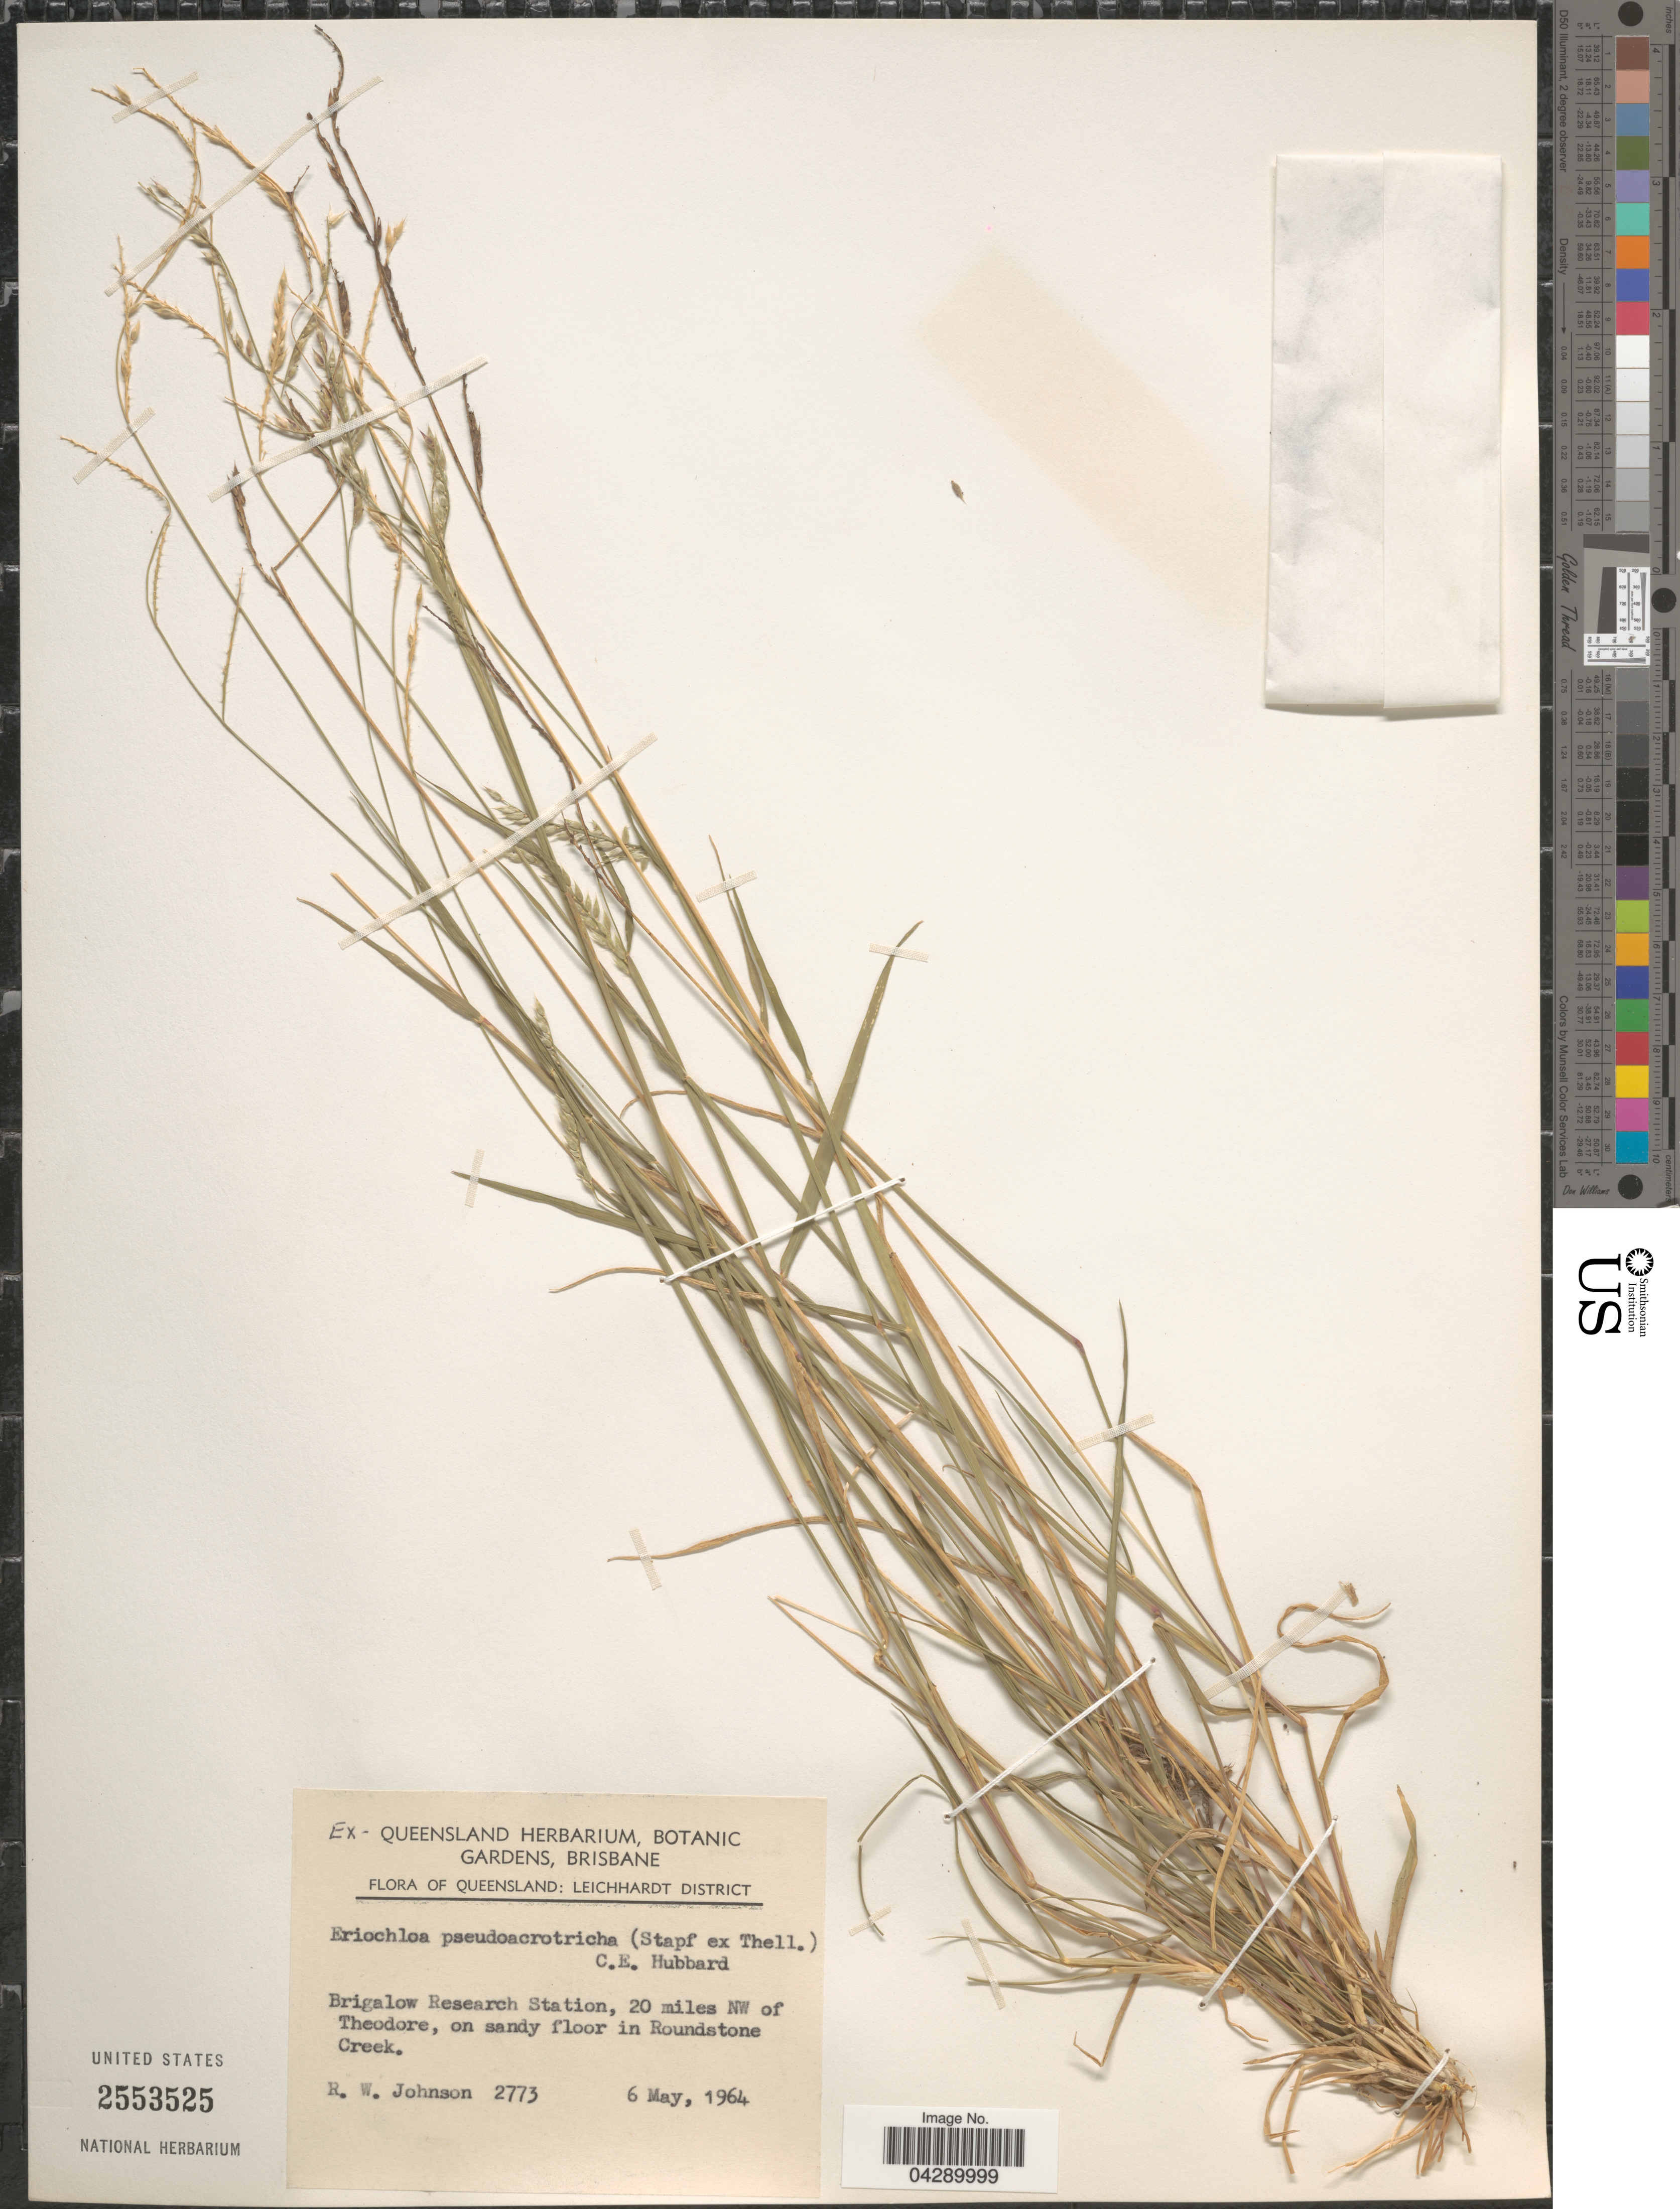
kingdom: Plantae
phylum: Tracheophyta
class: Liliopsida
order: Poales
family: Poaceae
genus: Eriochloa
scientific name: Eriochloa pseudoacrotricha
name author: (Stapf & Thell.) J.M. Black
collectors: R. W. Johnson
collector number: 2773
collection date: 1964-05-06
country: Australia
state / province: Queensland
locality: Leichhardt District. Brigalow Research Station, 20 miles NW of Theodore, on sandy floor in Roundstone Creek.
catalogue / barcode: US 2553525